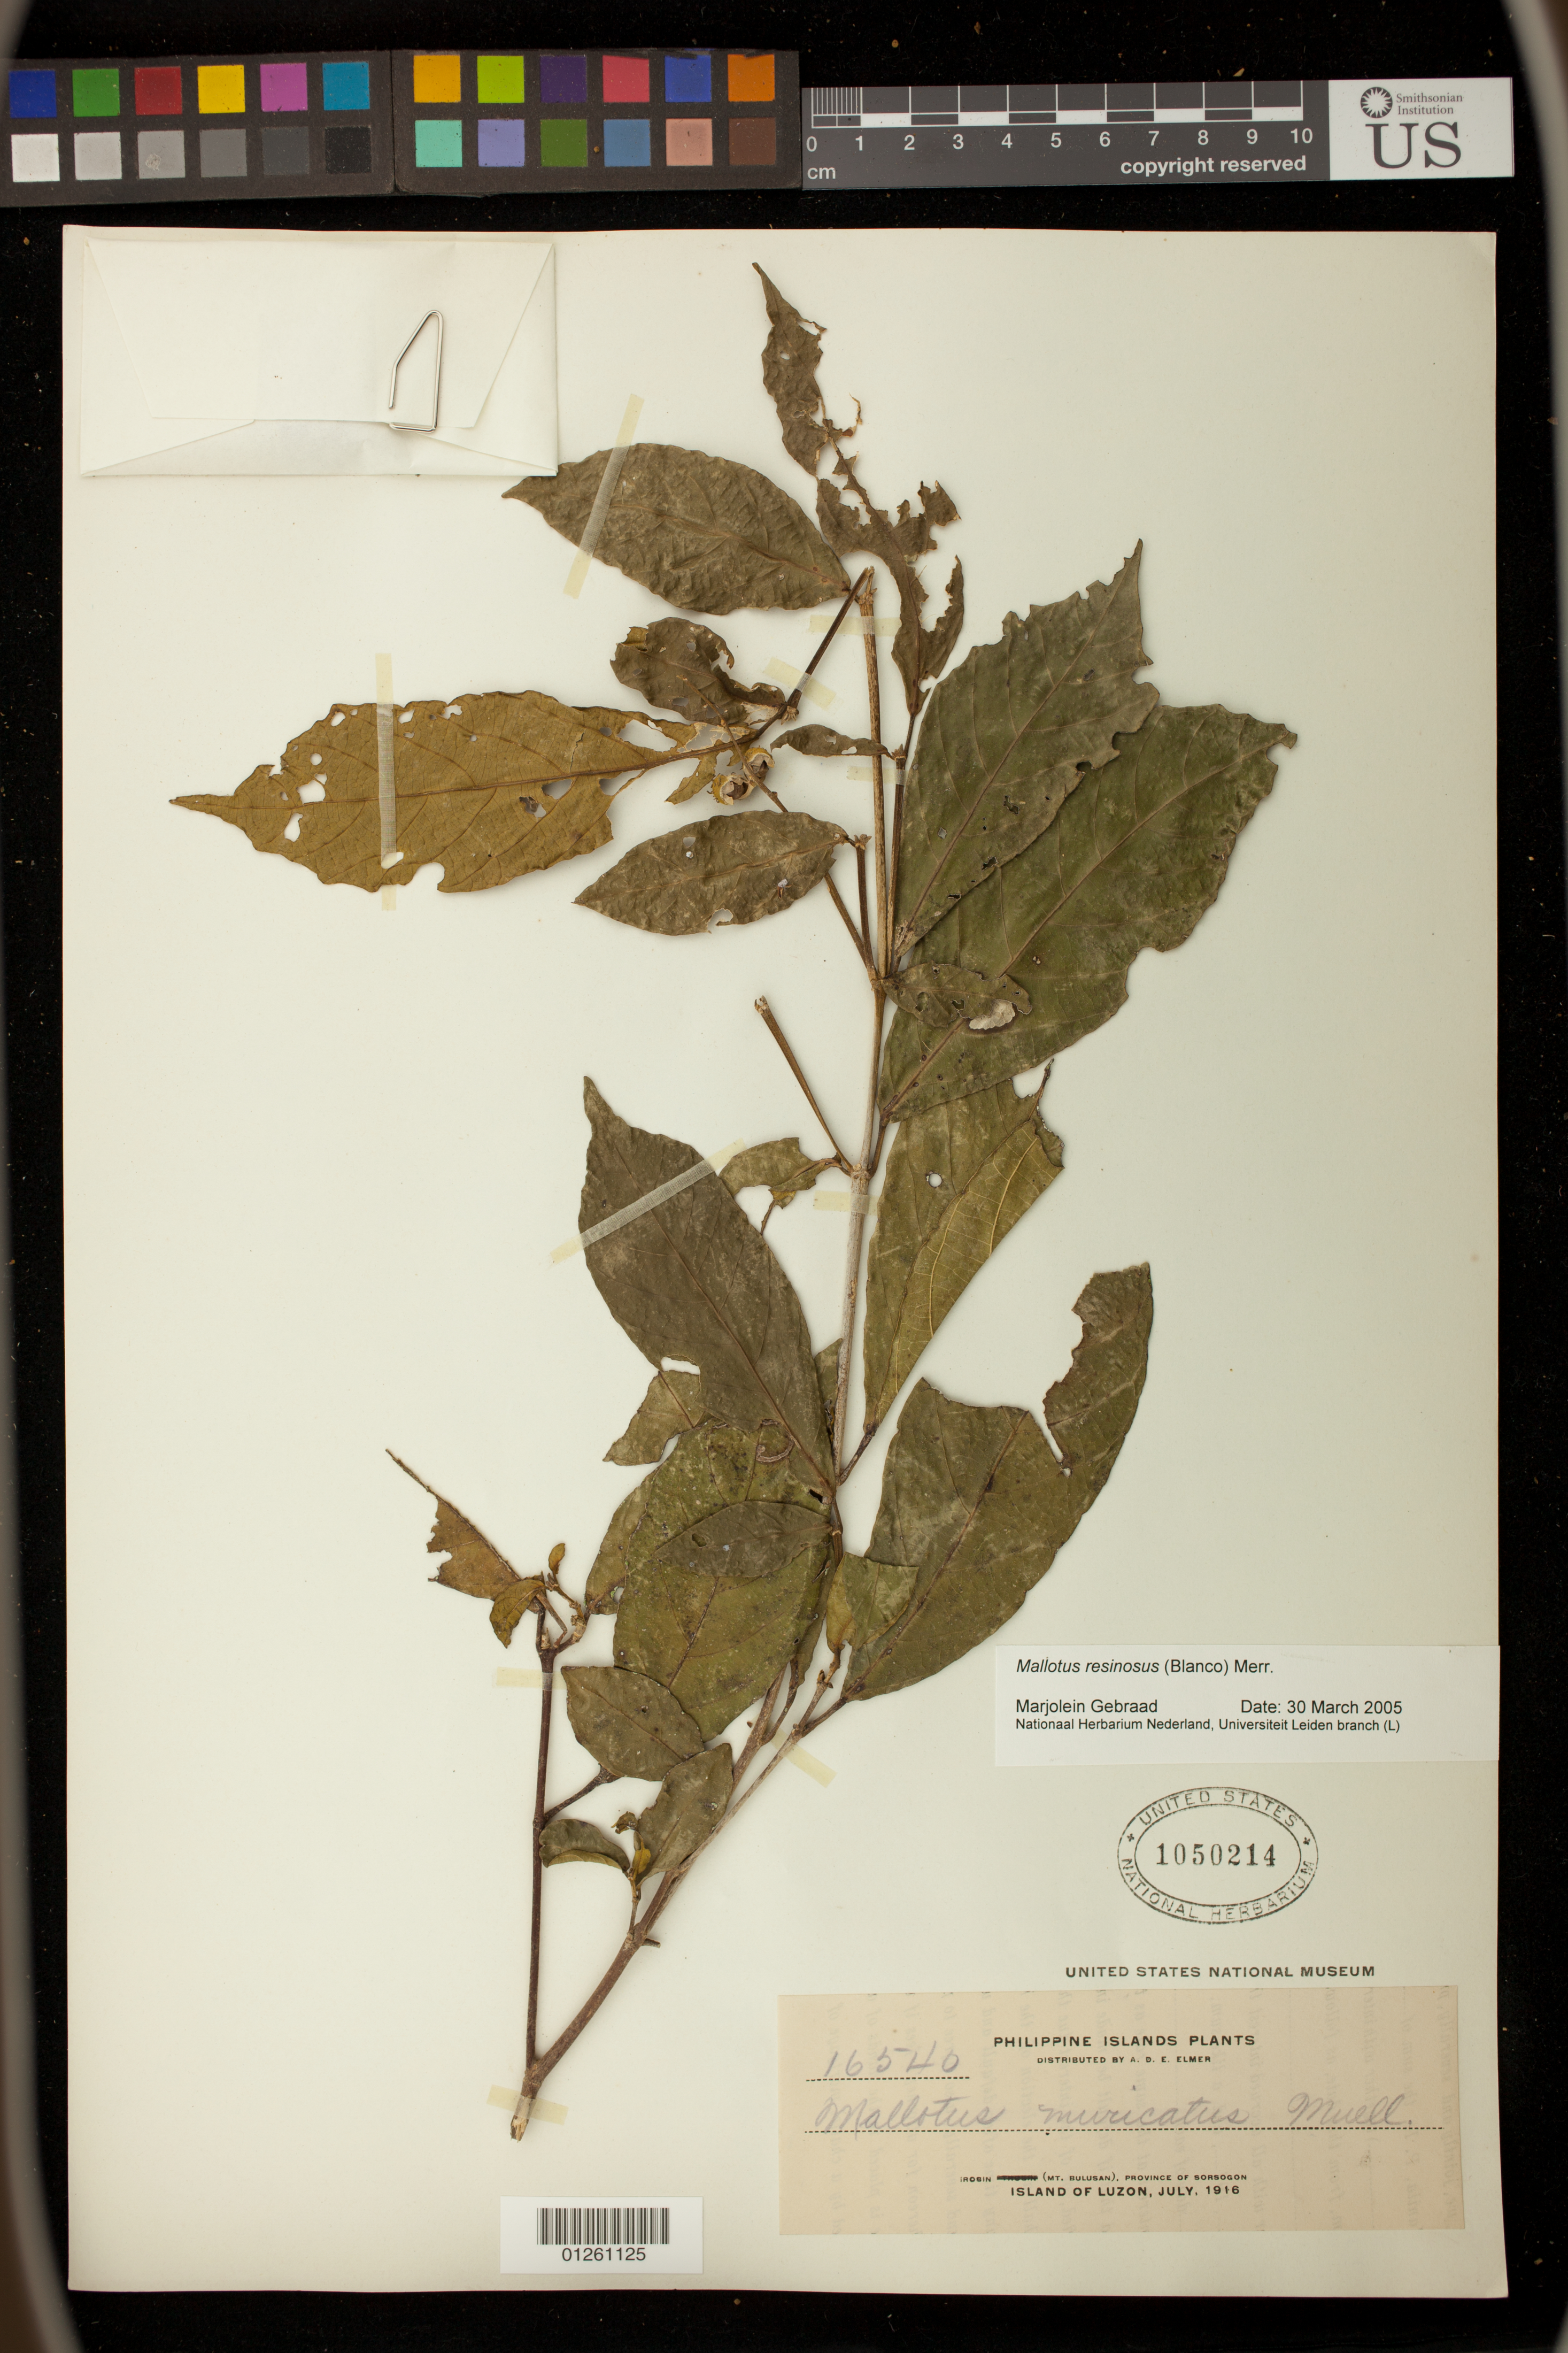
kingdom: Plantae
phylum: Tracheophyta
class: Magnoliopsida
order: Malpighiales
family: Euphorbiaceae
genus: Mallotus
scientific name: Mallotus resinosus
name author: (Blanco) Merr.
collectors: A. D. E. Elmer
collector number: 16540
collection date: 1916-07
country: Philippines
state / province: Bicol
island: Luzon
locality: Irosin (Mt. Bulusan), Province of Sorsogon, Island of Luzon.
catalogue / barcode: US 1050214